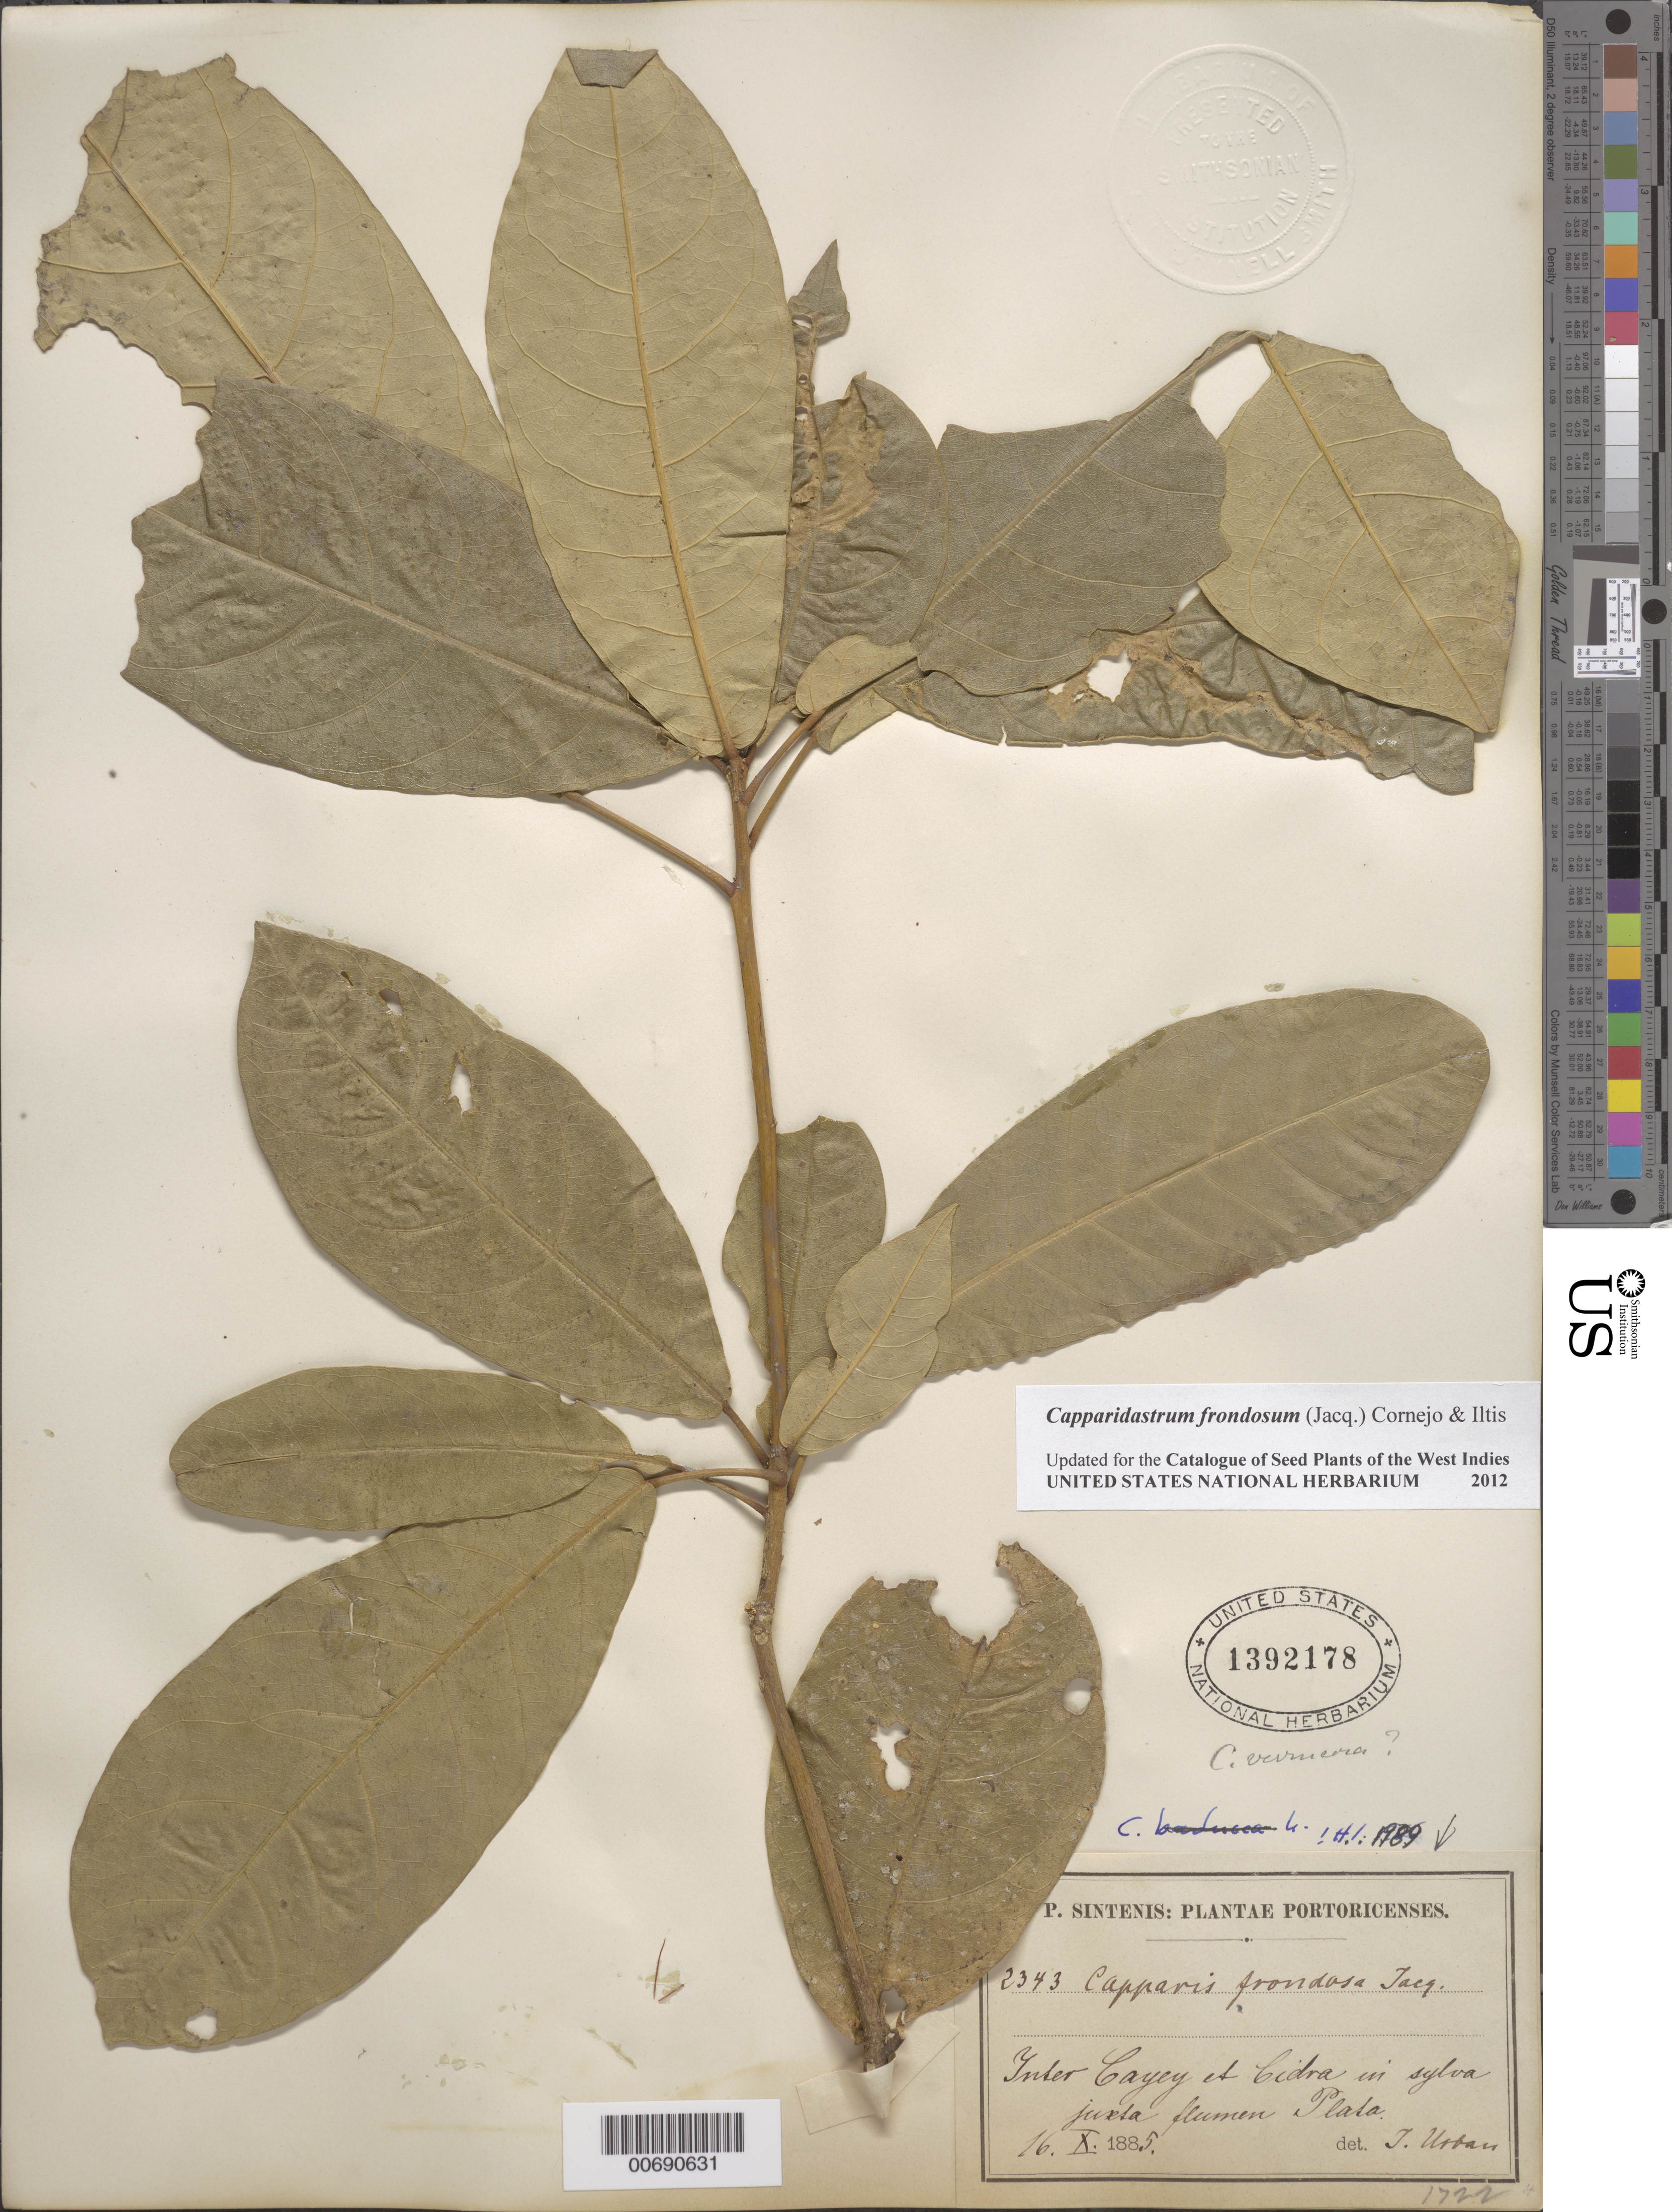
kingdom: Plantae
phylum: Tracheophyta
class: Magnoliopsida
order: Brassicales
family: Capparaceae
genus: Capparis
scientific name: Capparis frondosa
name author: Jacq.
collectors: P. Sintenis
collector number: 2343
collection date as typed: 16 Oct 1885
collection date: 1885-10-16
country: Puerto Rico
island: Greater Antilles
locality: Inter Cayey et Cidra.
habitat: in sylva juxta flumen Plata.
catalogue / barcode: US 1392178